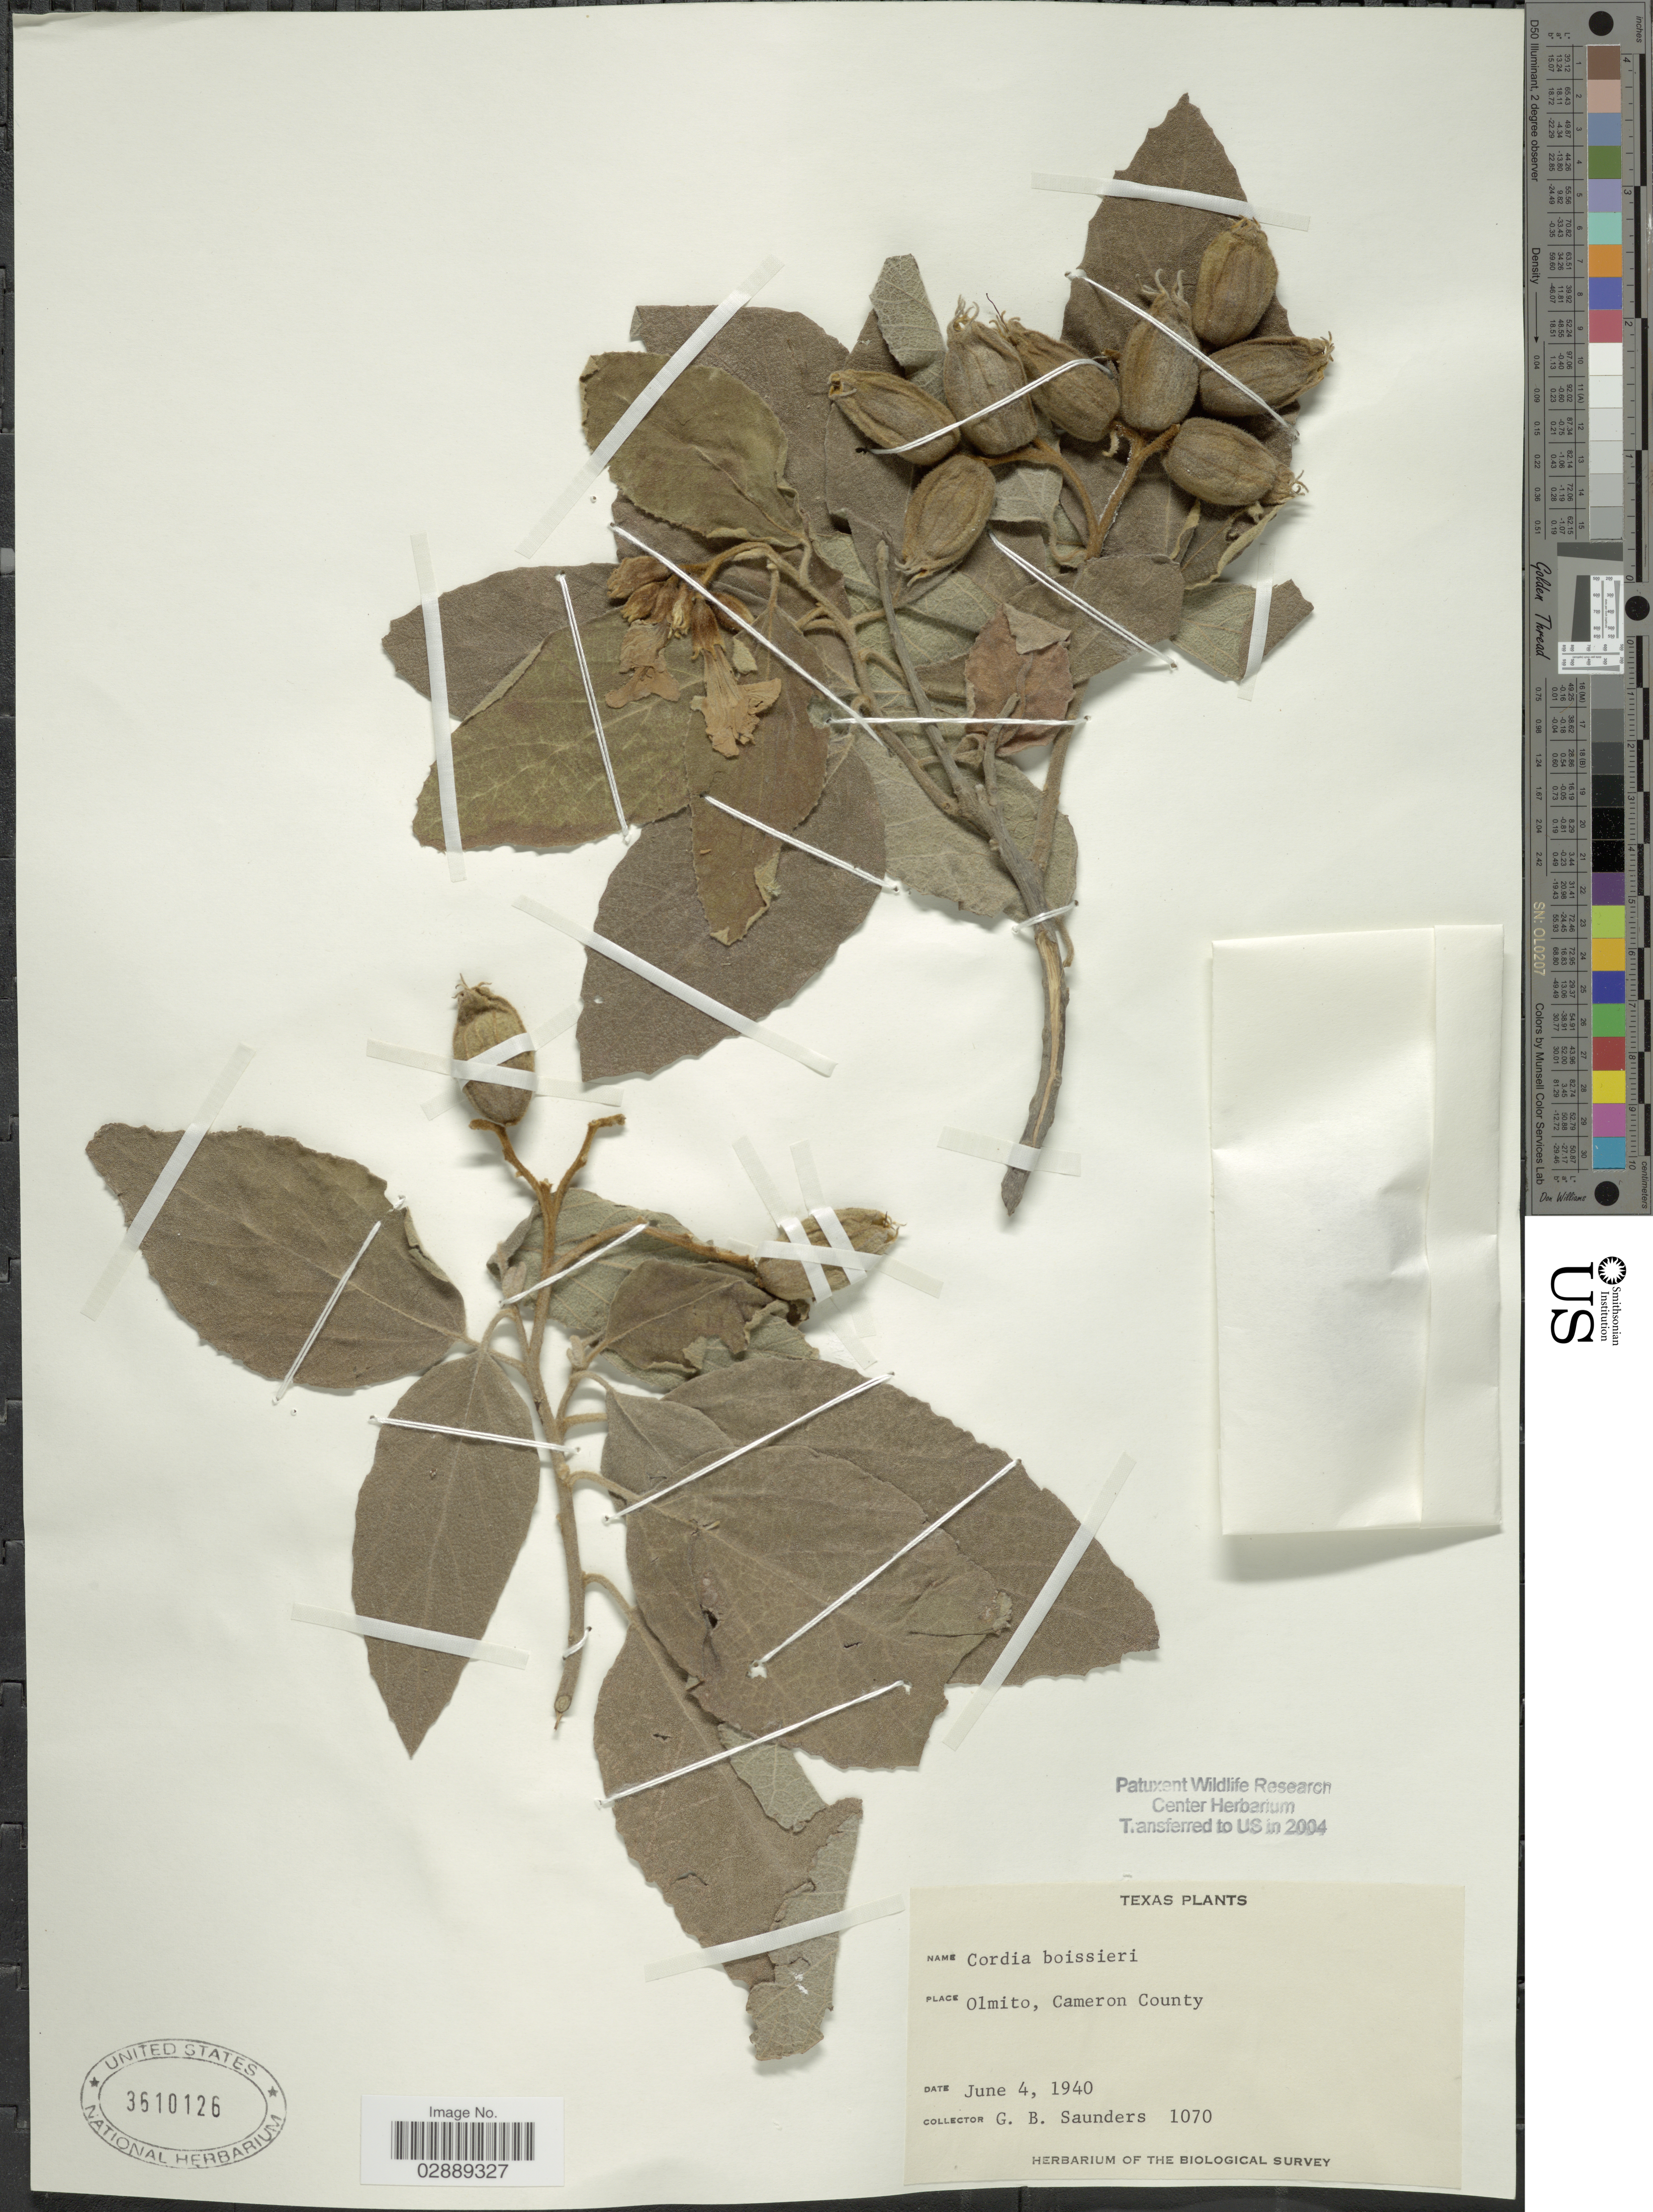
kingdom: Plantae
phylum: Tracheophyta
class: Magnoliopsida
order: Boraginales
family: Cordiaceae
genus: Cordia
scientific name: Cordia boissieri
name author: A. DC.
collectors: G. B. Saunders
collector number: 1070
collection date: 1940-06-04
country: United States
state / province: Texas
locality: Olmito, Cameron County.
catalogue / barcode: US 3610126